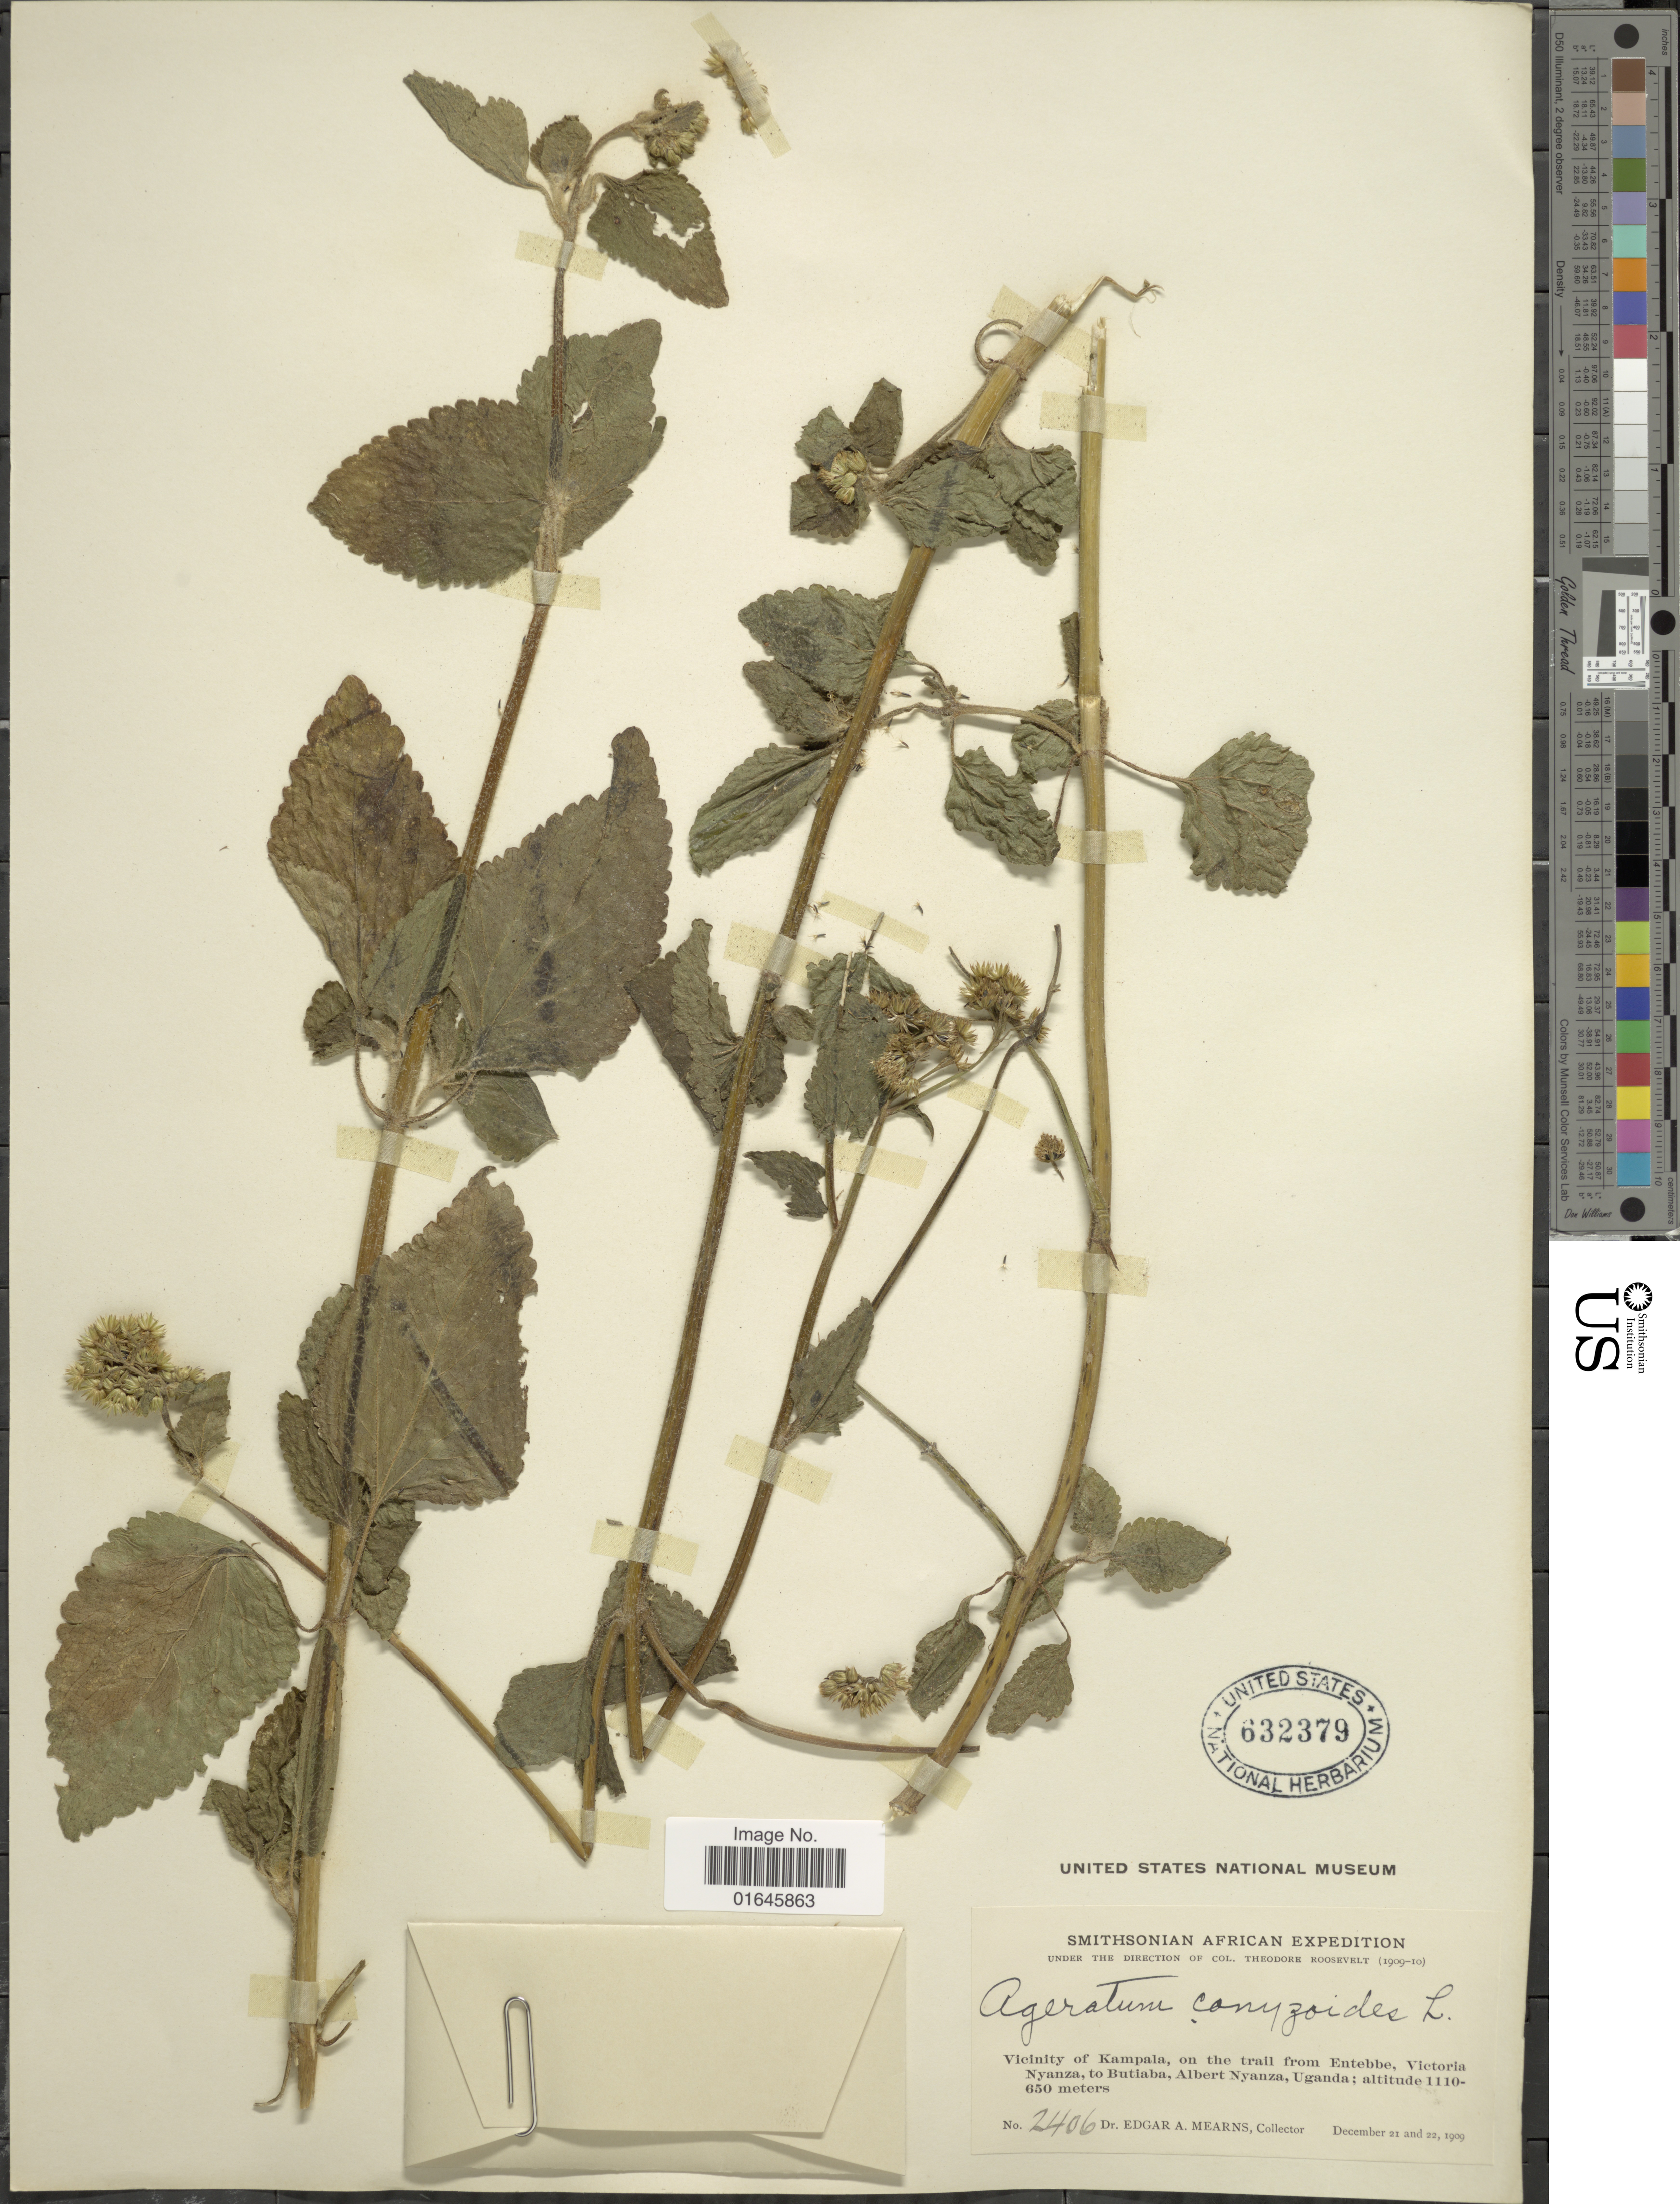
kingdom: Plantae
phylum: Tracheophyta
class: Magnoliopsida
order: Asterales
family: Asteraceae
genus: Ageratum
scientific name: Ageratum conyzoides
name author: L.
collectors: E. A. Mearns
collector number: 2406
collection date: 1909-12-21/1909-12-22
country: Uganda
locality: Vicinity of Kampala, on the trail from Entebbe, Victoria Nyanza to Butiaba, Albert Nyanza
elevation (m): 650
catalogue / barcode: US 632379